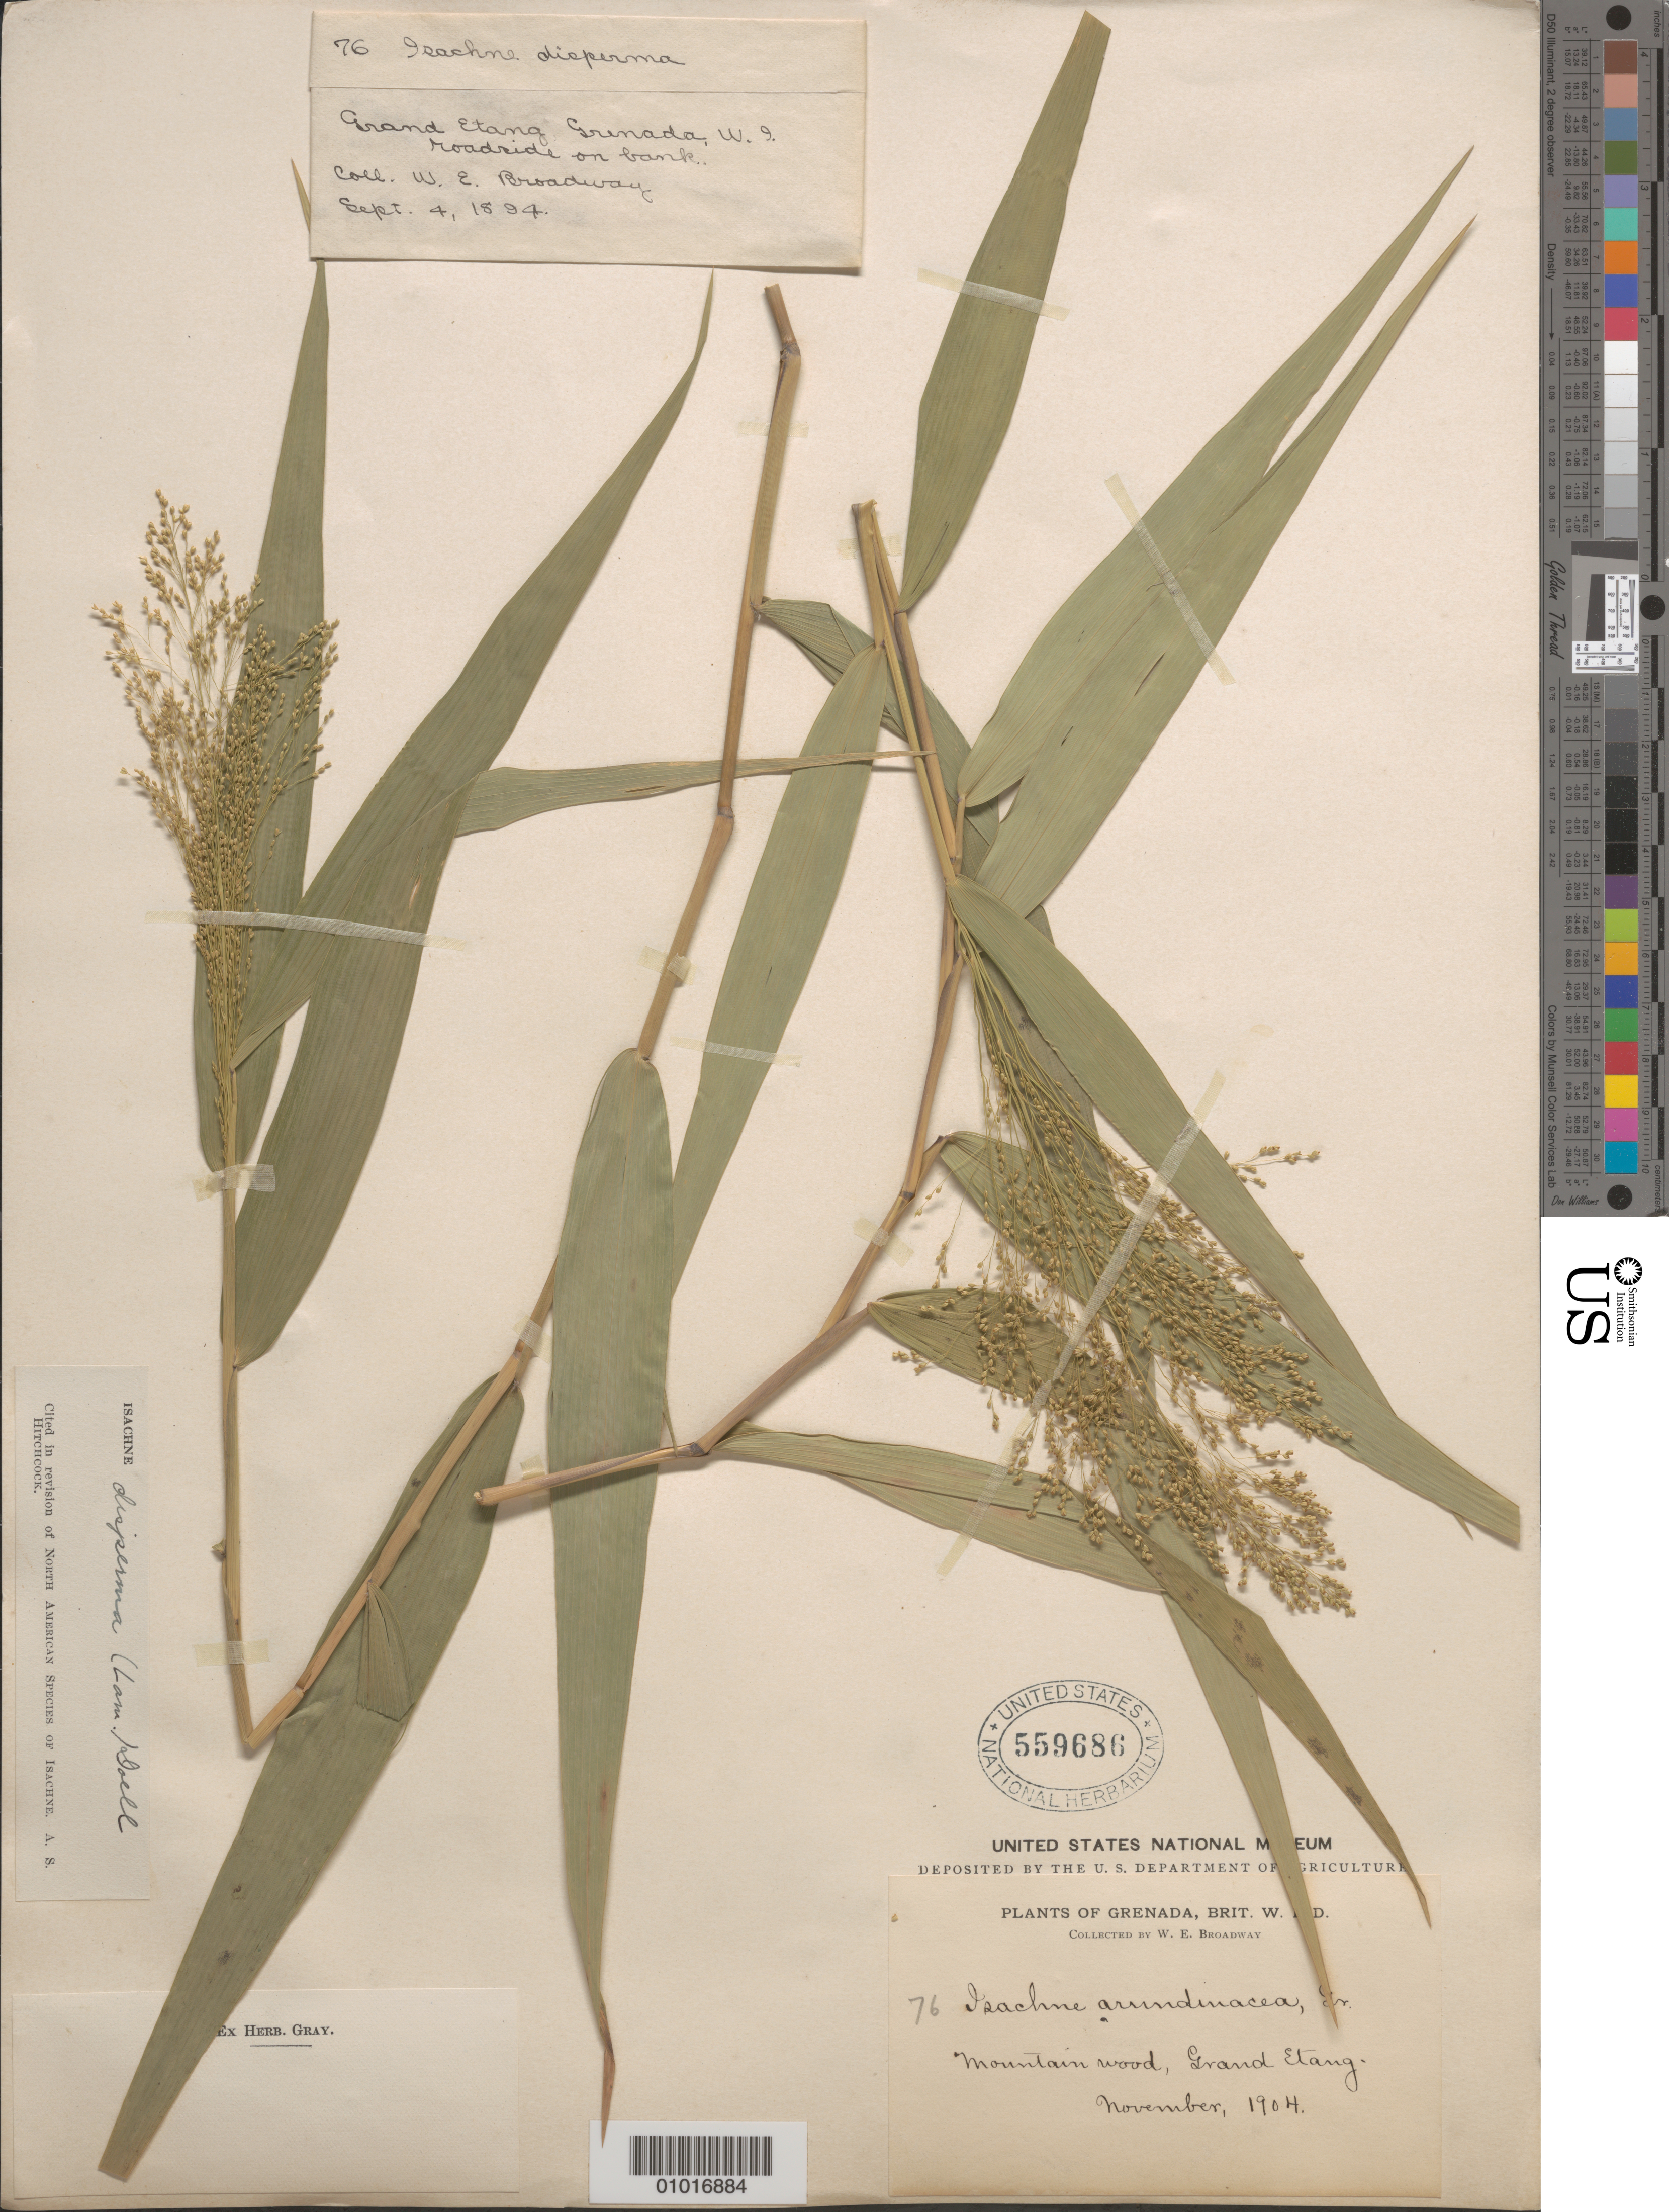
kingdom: Plantae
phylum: Tracheophyta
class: Liliopsida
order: Poales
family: Poaceae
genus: Isachne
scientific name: Isachne disperma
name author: (Lam.) Döll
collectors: W. E. Broadway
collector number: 76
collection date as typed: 01 Nov 1904 to 30 Nov 1904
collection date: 1904-11-01/1904-11-30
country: Grenada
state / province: Saint Andrew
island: Grenada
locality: Mountain wood, Grand E'tang.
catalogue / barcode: US 559686